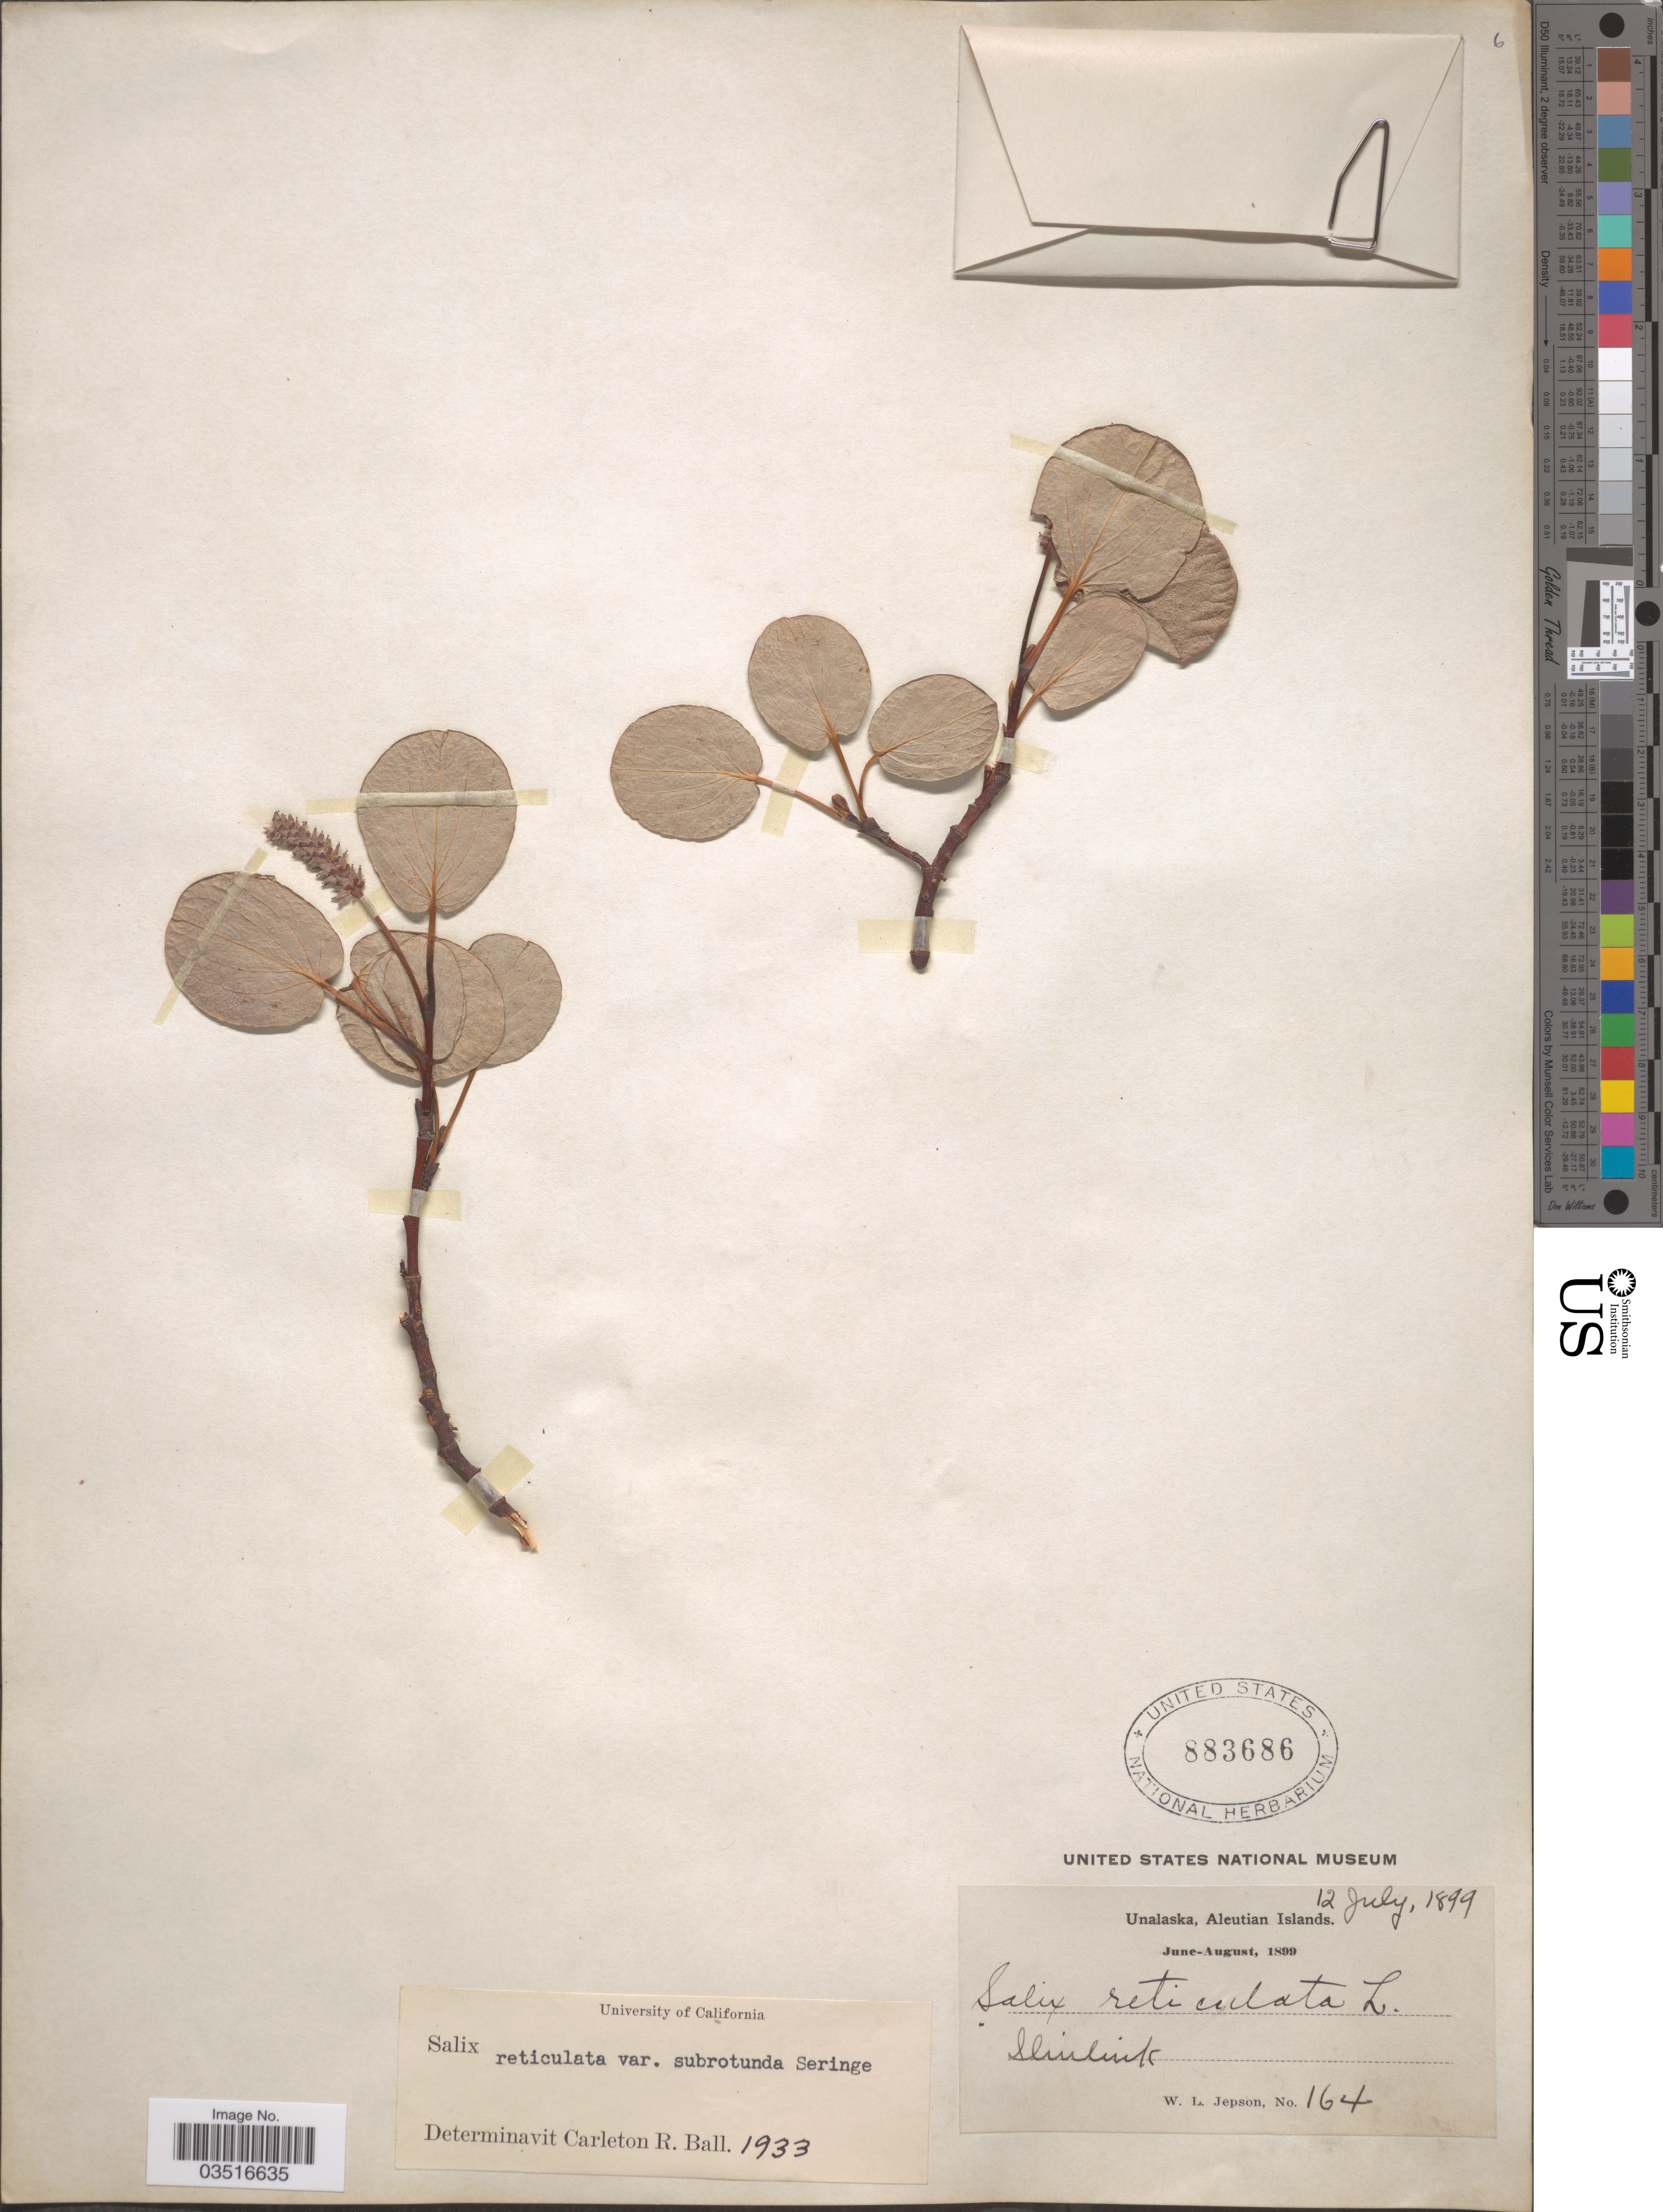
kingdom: Plantae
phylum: Tracheophyta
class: Magnoliopsida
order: Malpighiales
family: Salicaceae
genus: Salix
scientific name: Salix reticulata var. subrotunda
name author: Ser.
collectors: W. L. Jepson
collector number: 164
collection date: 1899-07-12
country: United States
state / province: Alaska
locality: Unalaska, Aleutian Islands. Iliuliuk.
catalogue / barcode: US 883686